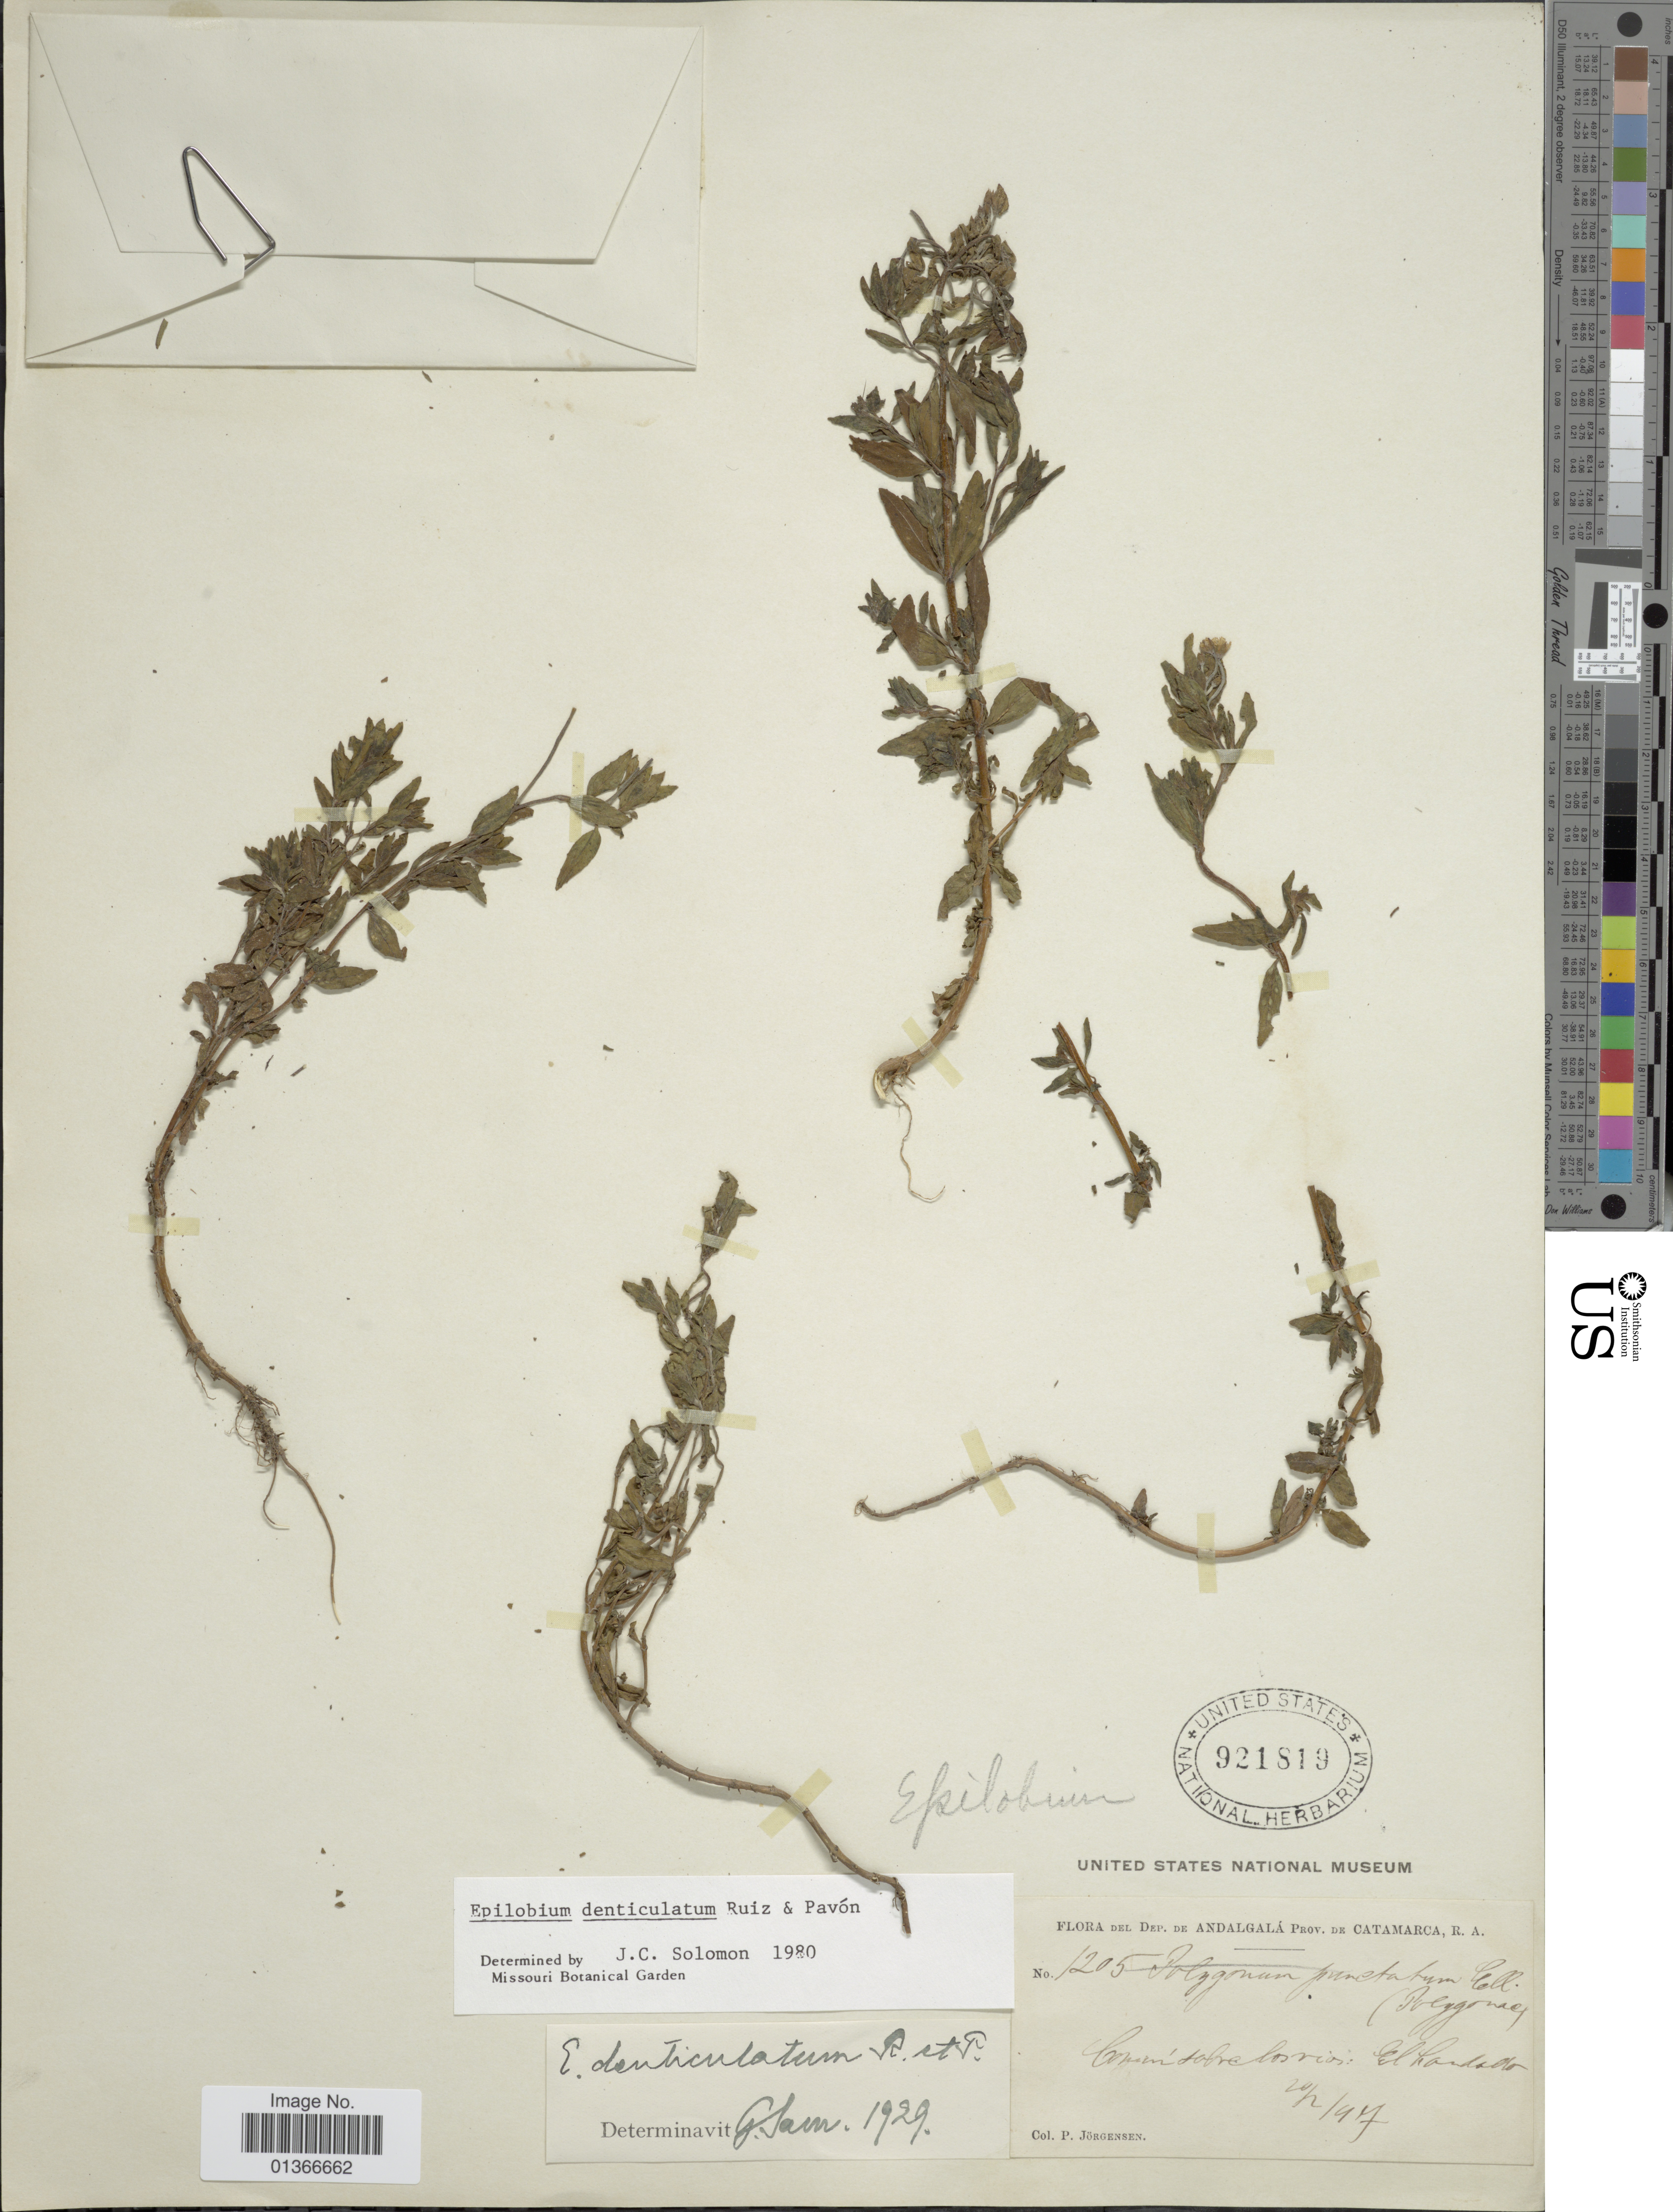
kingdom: Plantae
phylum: Tracheophyta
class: Magnoliopsida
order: Myrtales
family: Onagraceae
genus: Epilobium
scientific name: Epilobium denticulatum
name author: Ruiz & Pav.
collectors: P. Jörgensen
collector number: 1205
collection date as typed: Transcribed d/m/y: 20/2/97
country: Argentina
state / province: Catamarca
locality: Dep. de Andalgalá. El Candado.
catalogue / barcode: US 921819